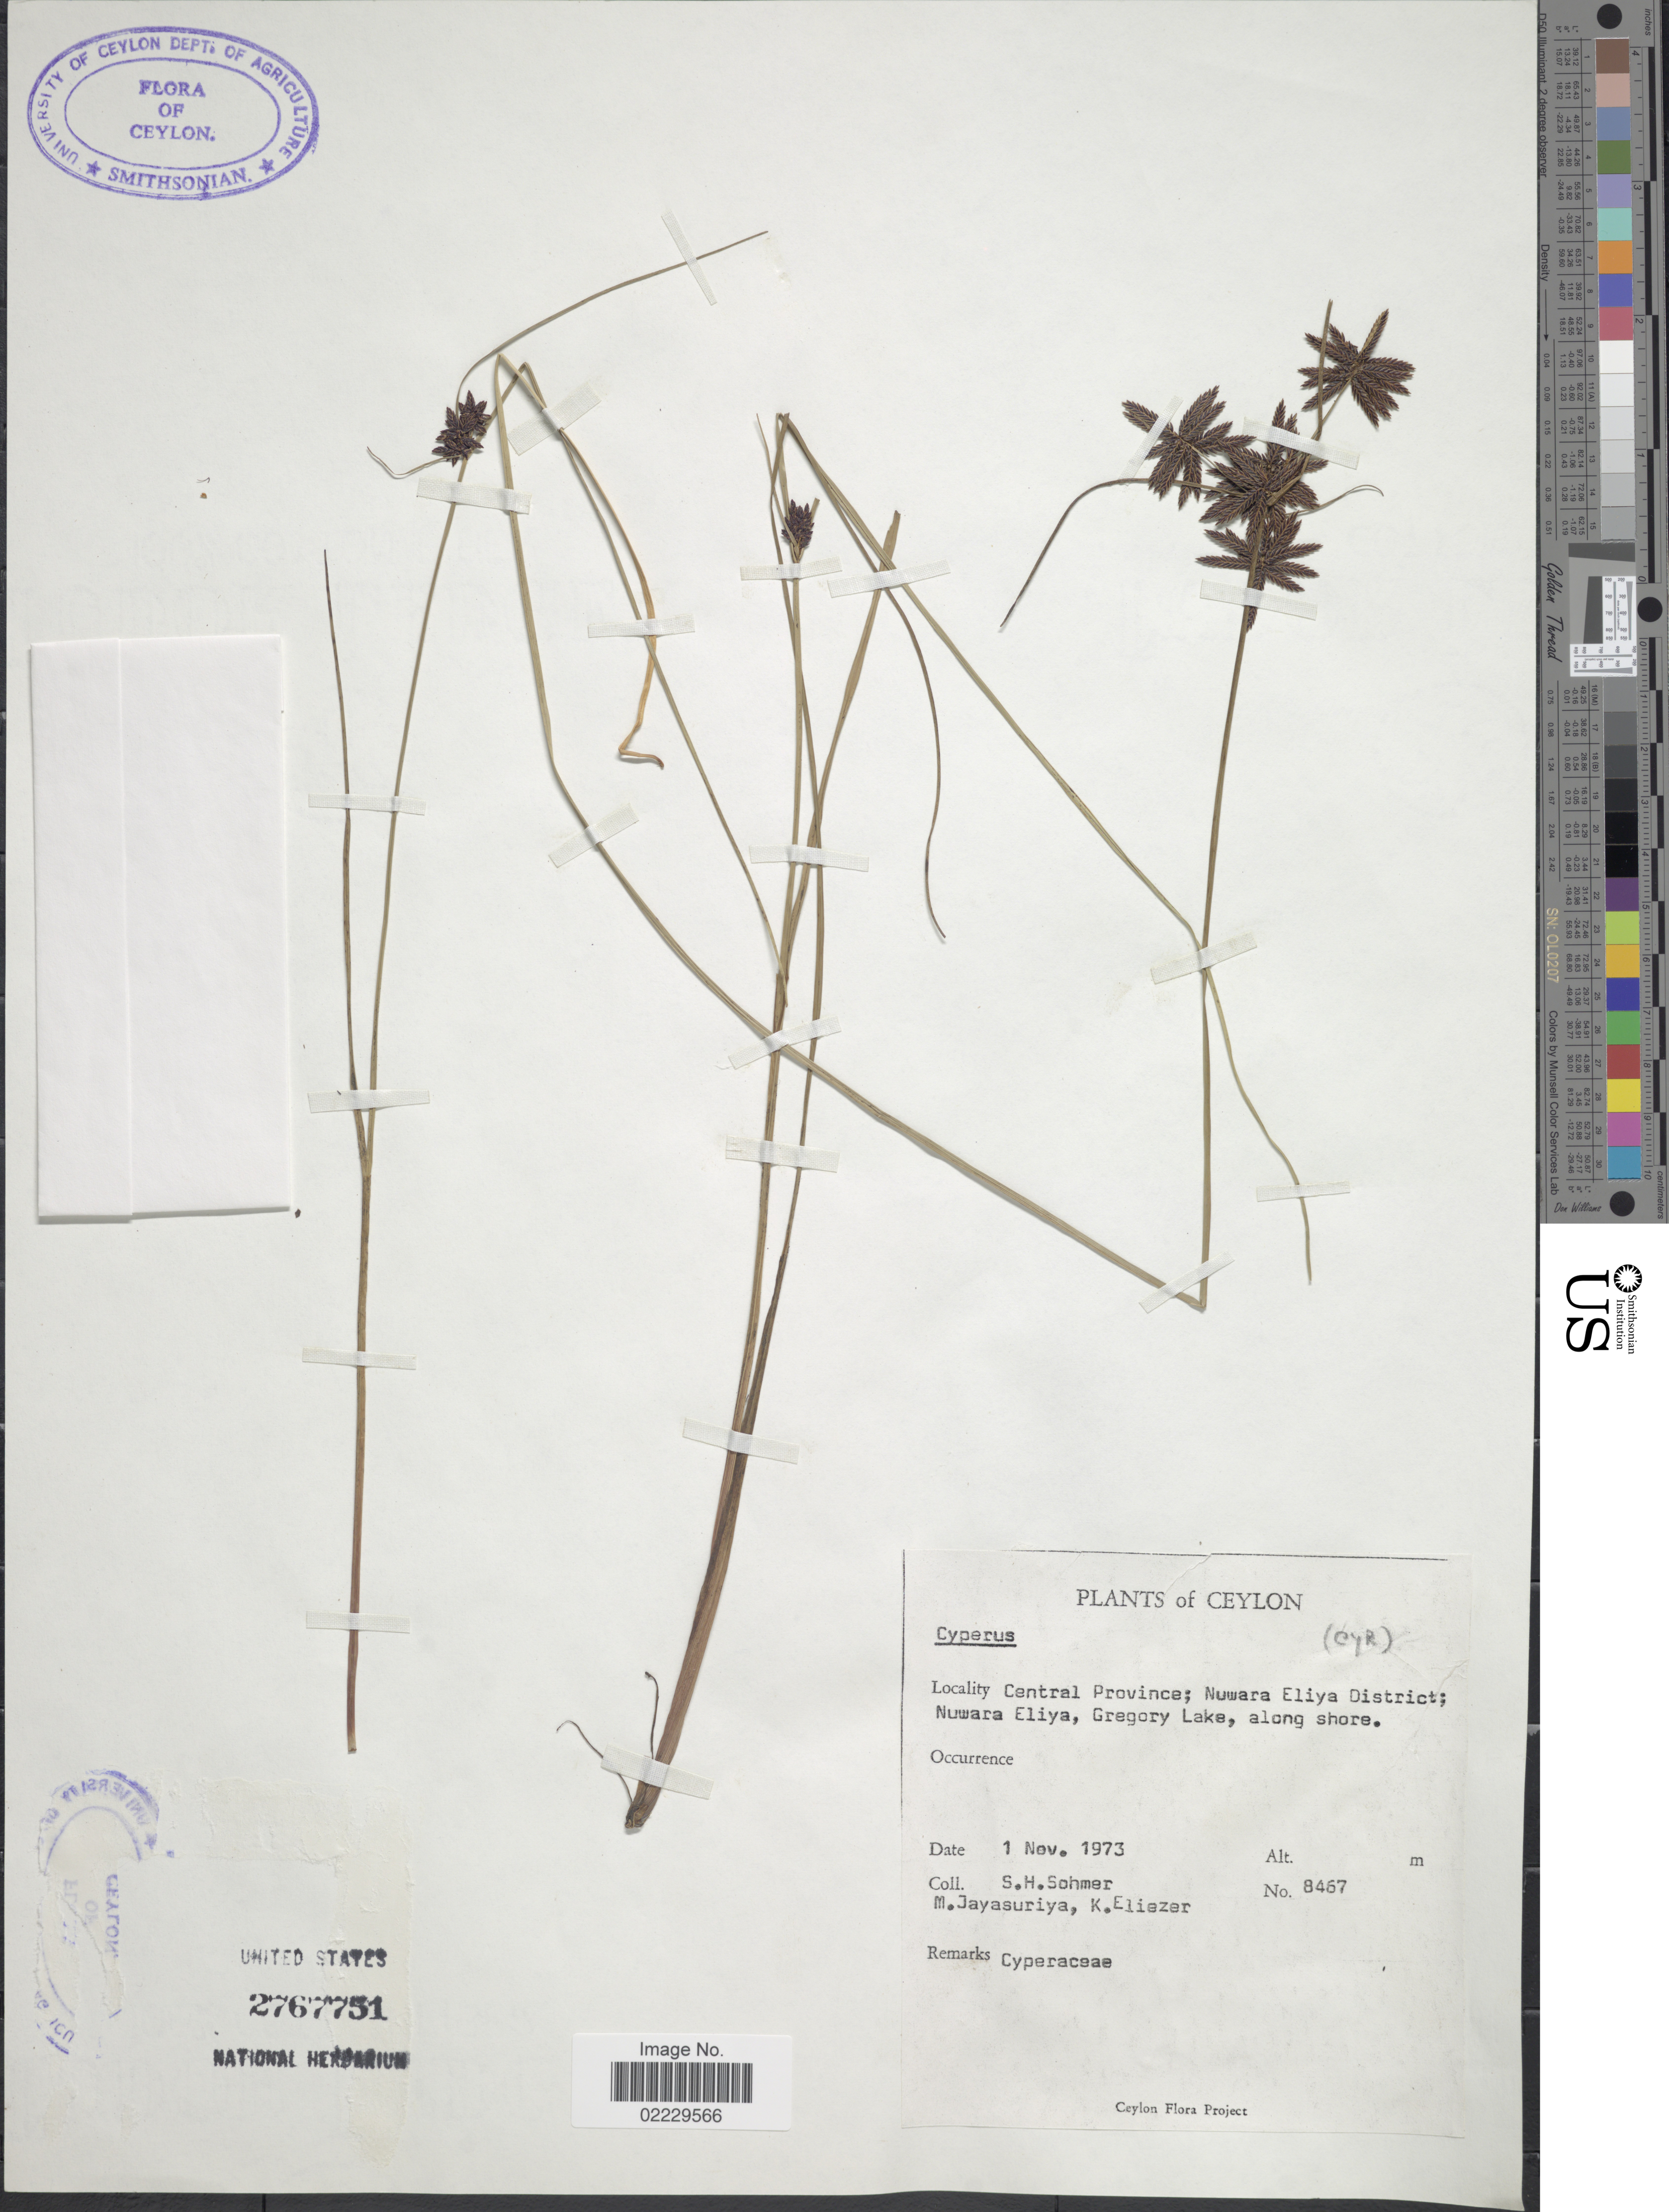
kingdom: Plantae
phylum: Tracheophyta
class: Liliopsida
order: Poales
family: Cyperaceae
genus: Cyperus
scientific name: Cyperus flavidus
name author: Retz.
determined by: Strong, Mark T., (BOT), Smithsonian Institution - National Museum of Natural History (UNITED STATES)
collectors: S. H. Sohmer, M. Jayasuriya & K. Eliezer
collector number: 8467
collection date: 1973-11-01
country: Sri Lanka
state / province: Central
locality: Nuwara Eliya District; Nuwara Eliya, Gregory Lake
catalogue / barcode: US 2767751